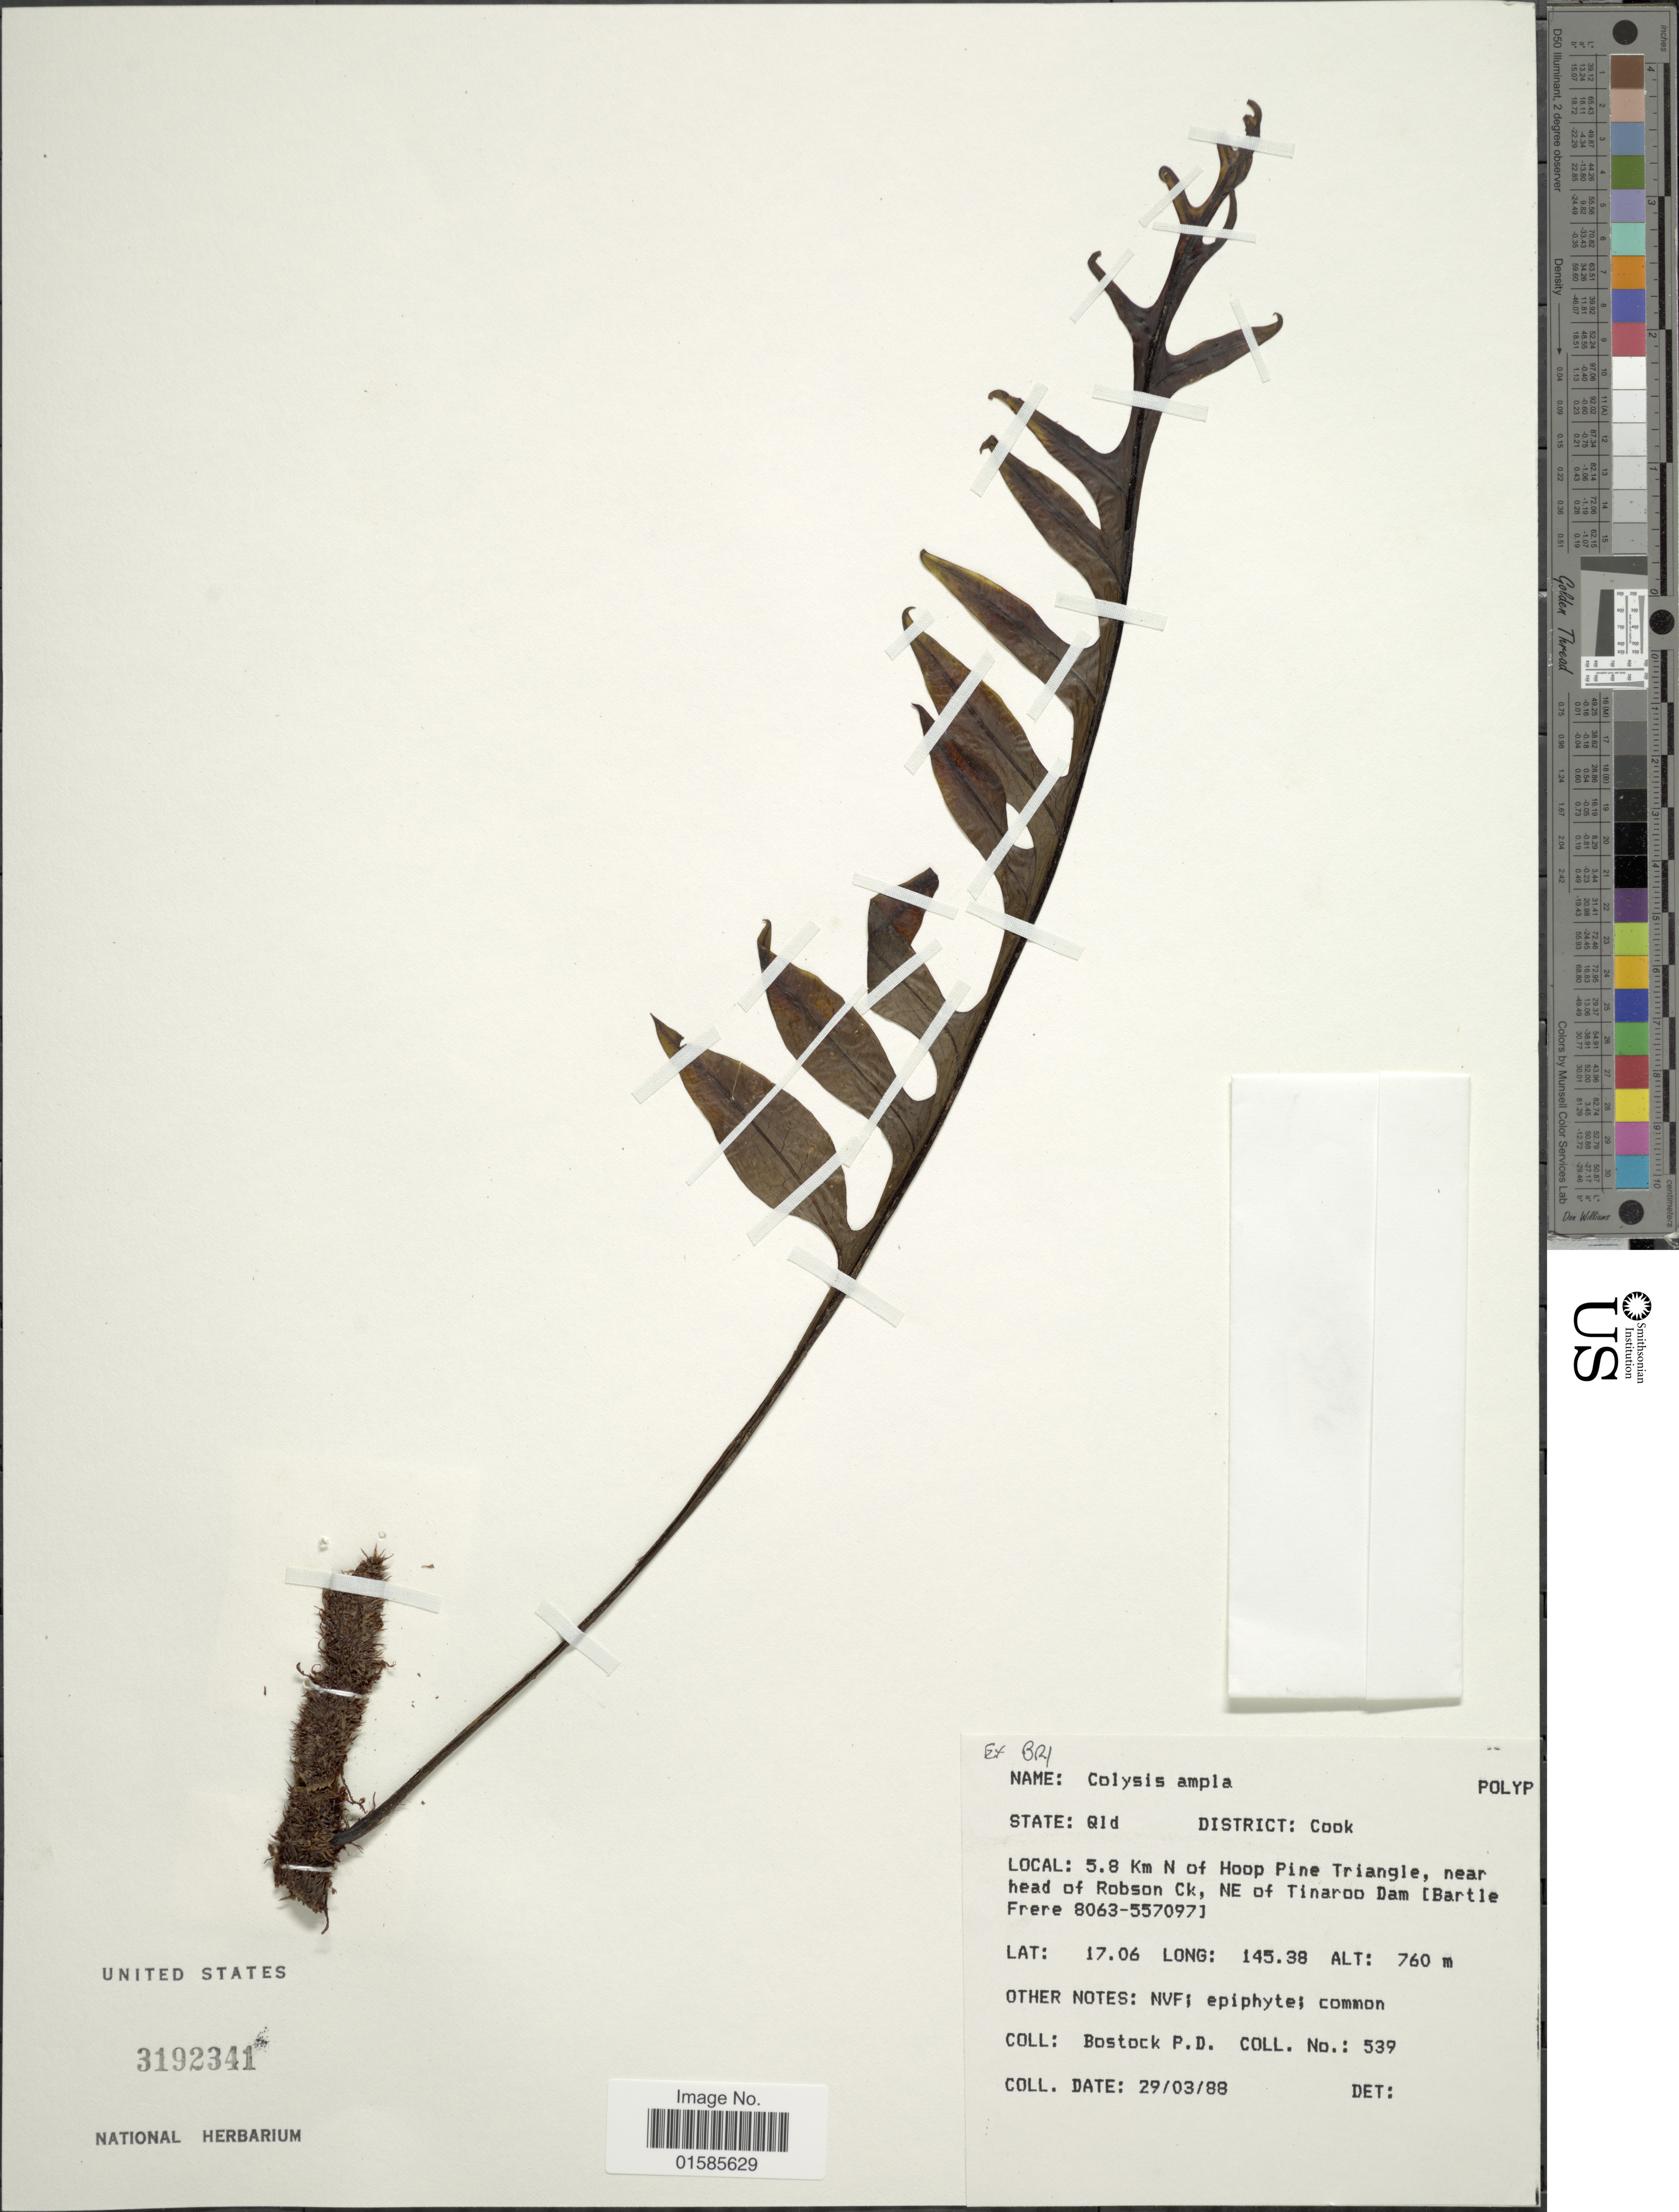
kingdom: Plantae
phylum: Tracheophyta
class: Polypodiopsida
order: Polypodiales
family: Polypodiaceae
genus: Leptochilus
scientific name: Leptochilus amplus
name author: (F. Muell. ex Benth.)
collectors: P. Bostock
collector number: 539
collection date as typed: Transcribed d/m/y: 29/3/88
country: Australia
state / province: Queensland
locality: District: Cook, 5.8 Km N of Hoop Pine Triangle, near head of Robson Ck, NE of Tinaroo Dam [Bartle Frere 8063-5570977[]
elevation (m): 760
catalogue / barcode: US 3192341